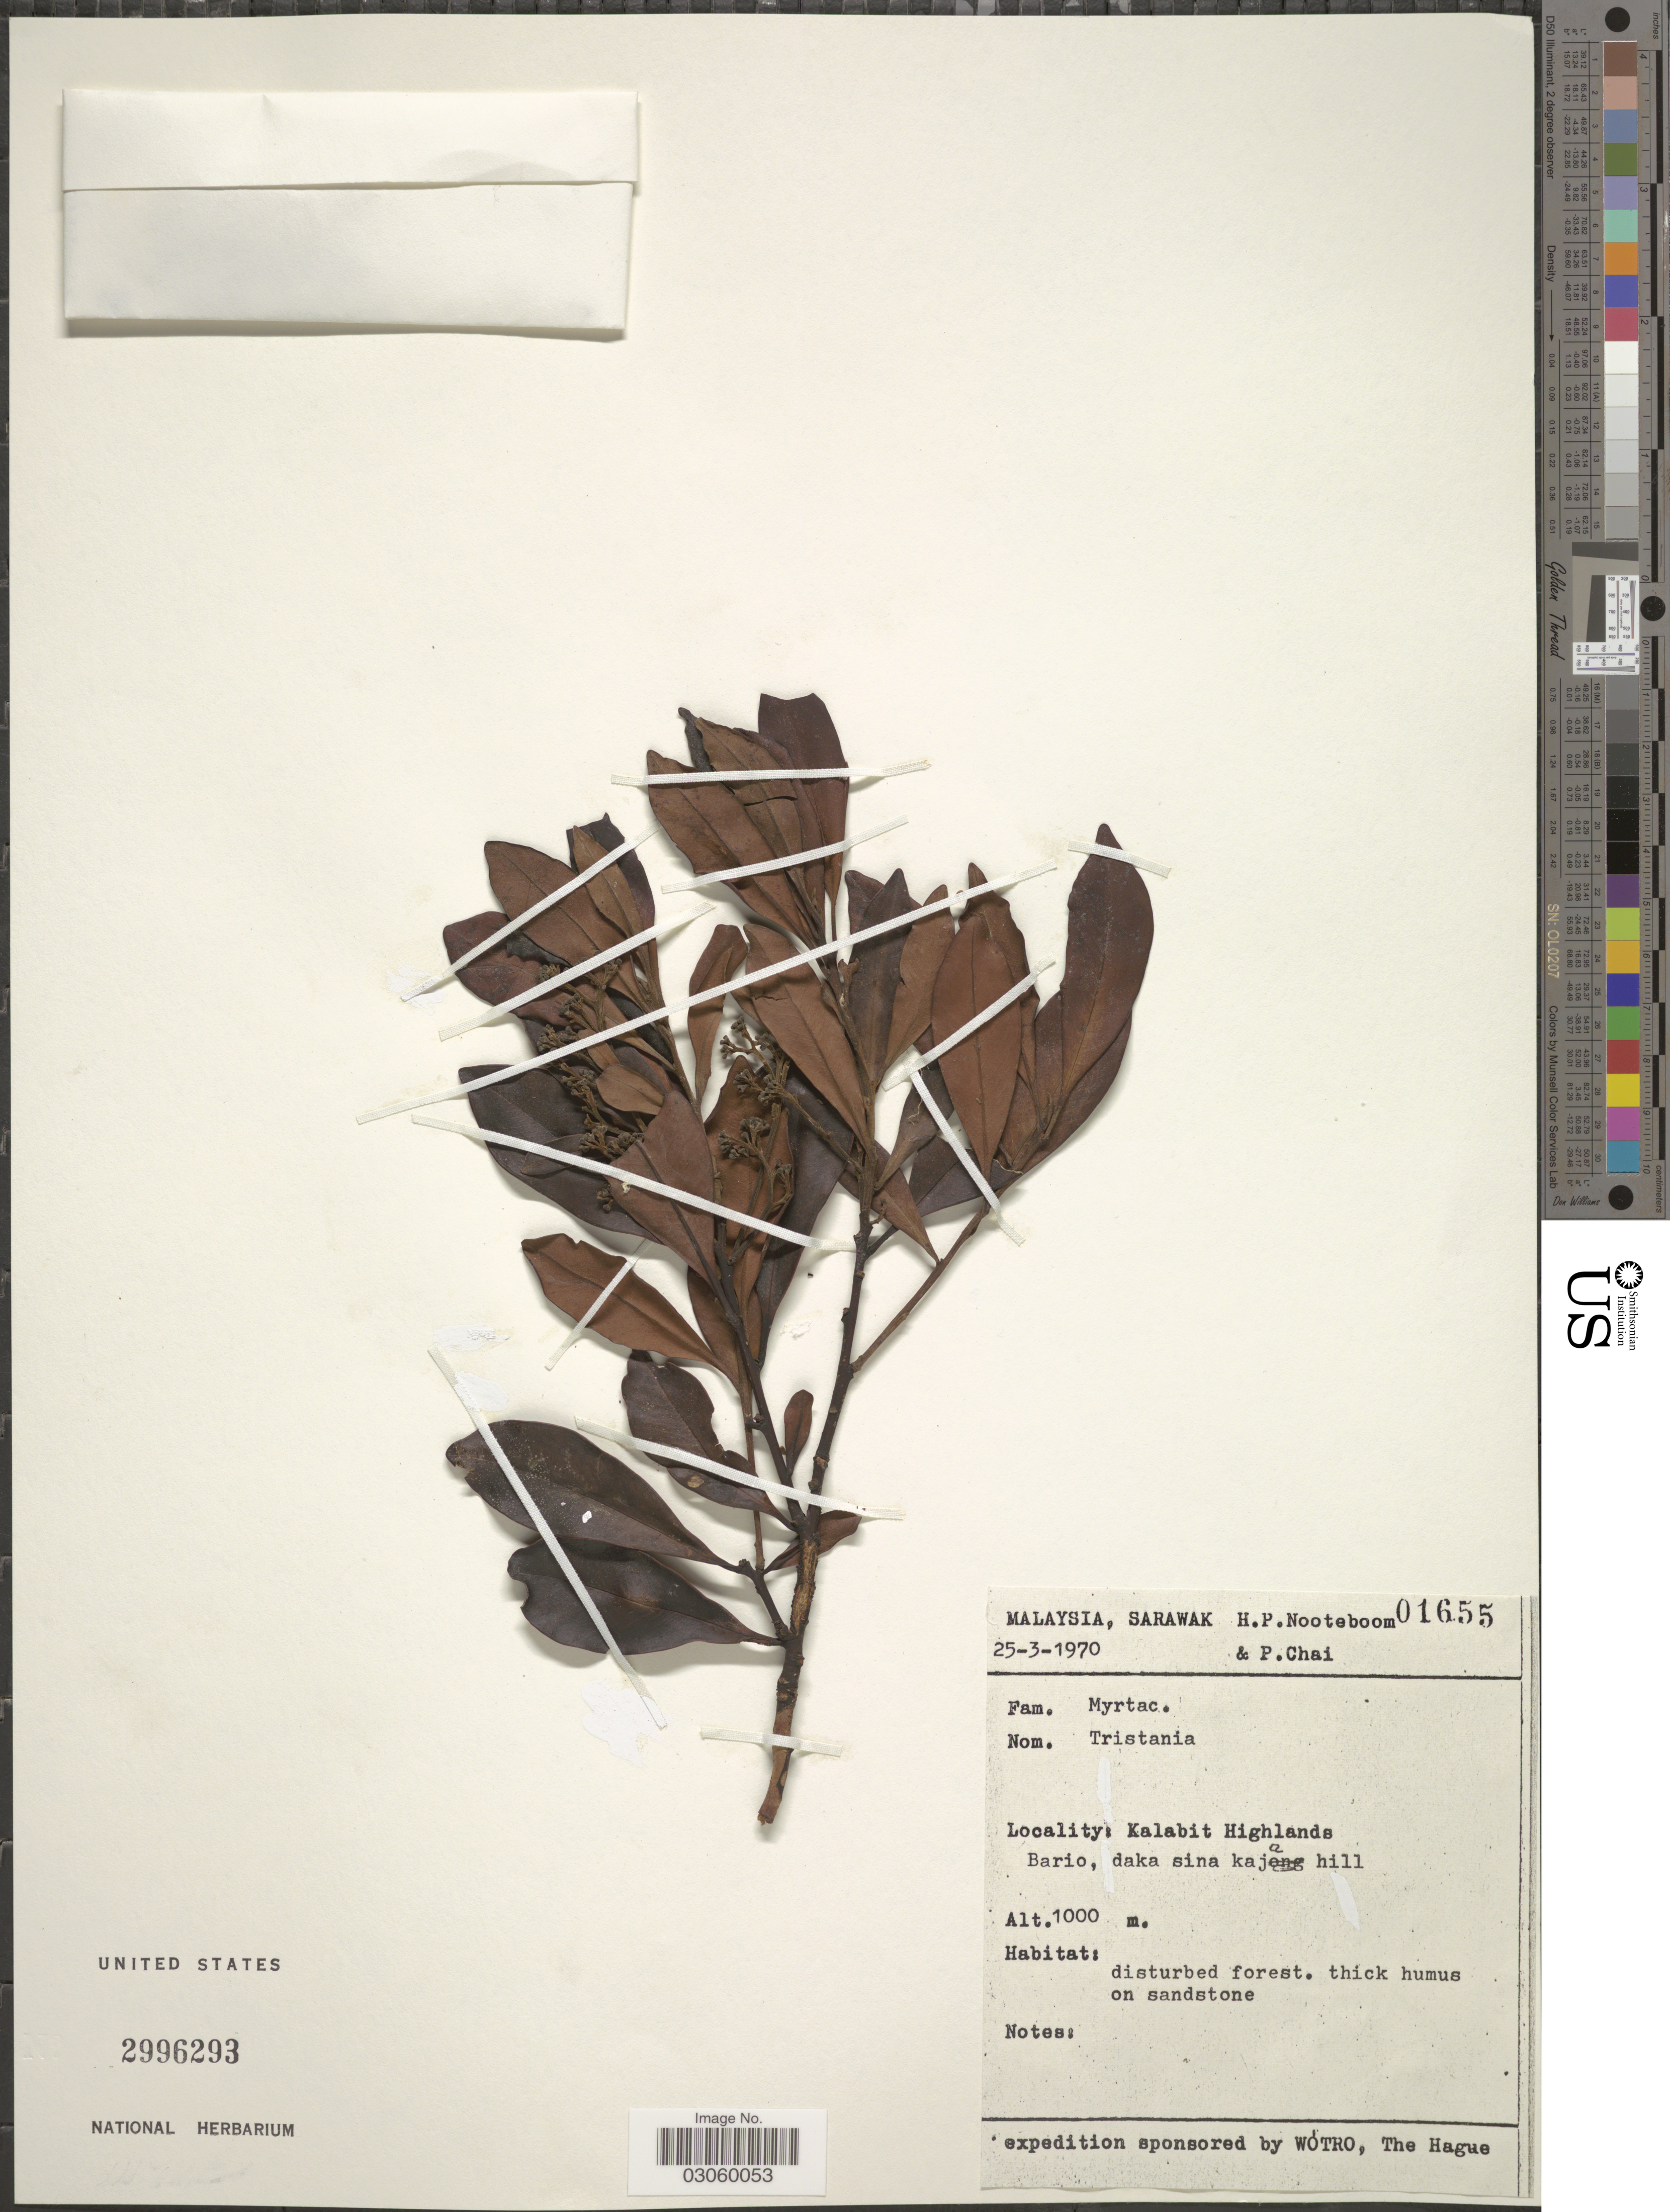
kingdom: Plantae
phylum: Tracheophyta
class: Magnoliopsida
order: Myrtales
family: Myrtaceae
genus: Tristaniopsis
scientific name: Tristaniopsis sp.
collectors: H. P. Nooteboom & P. Chai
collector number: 01655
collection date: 1970-03-25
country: Malaysia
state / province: Sarawak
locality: Kalabit Highlands, Bario, daka sina kaja hill.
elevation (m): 1000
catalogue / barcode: US 2996293